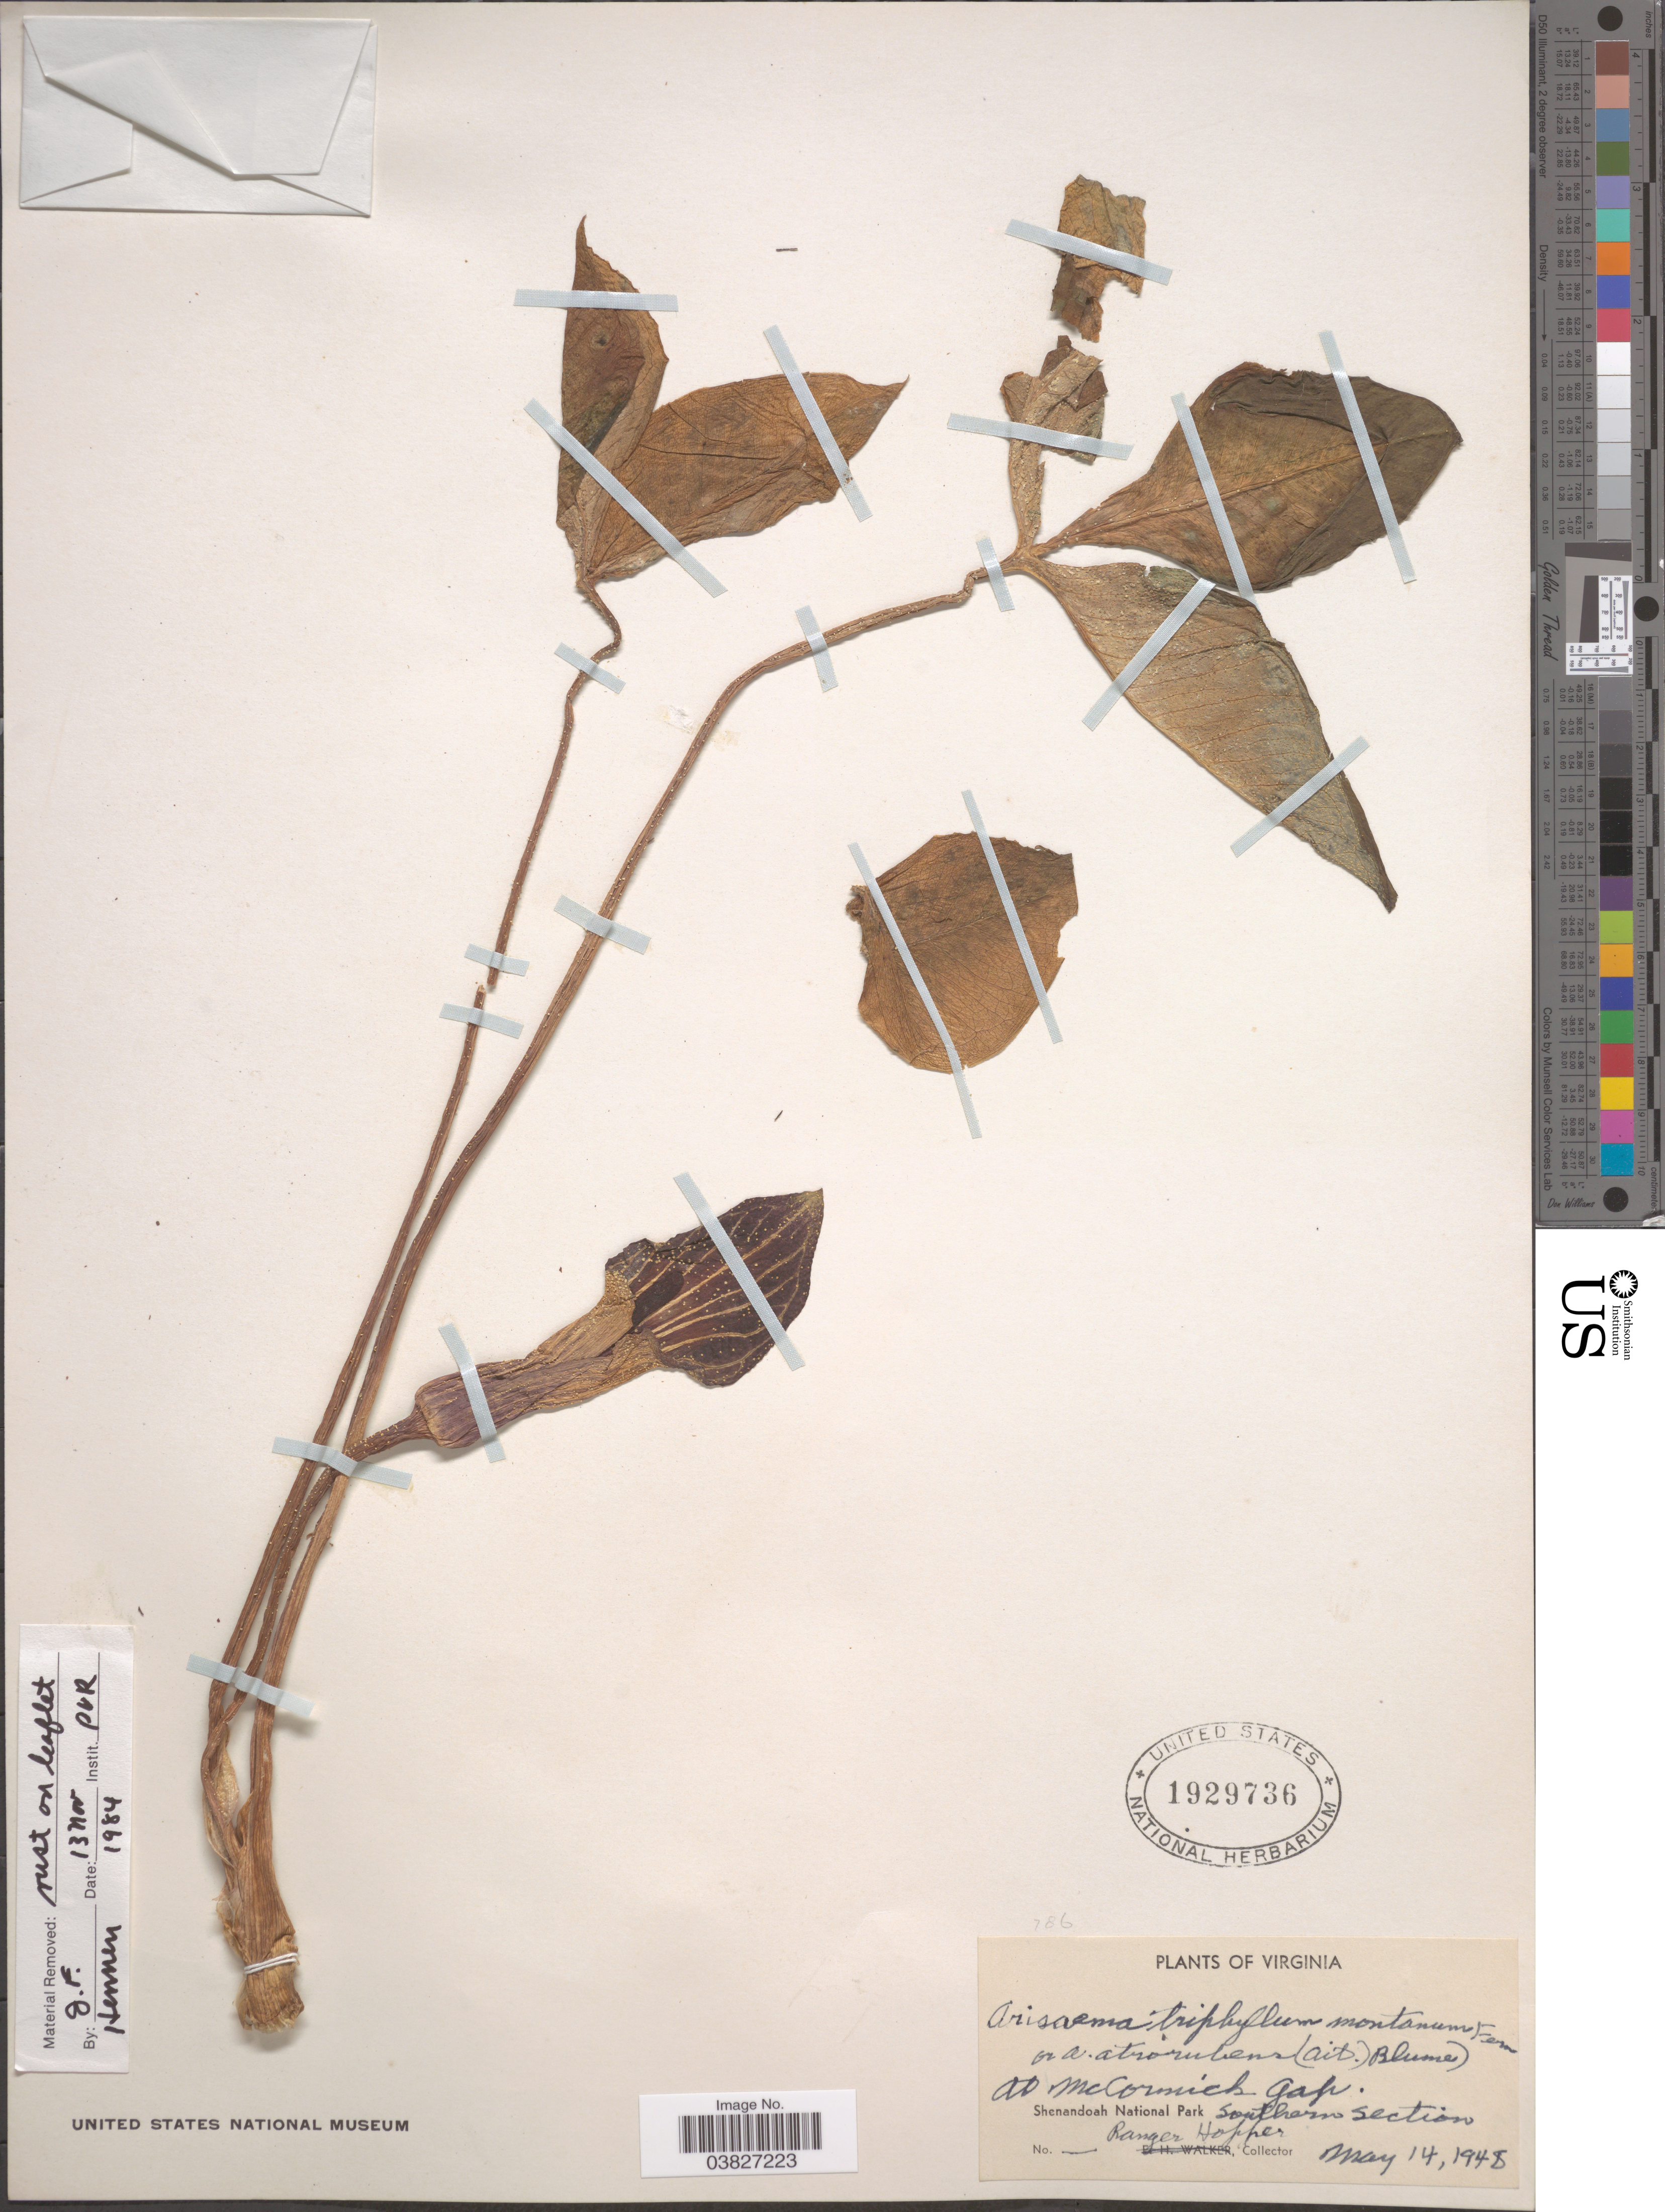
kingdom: Plantae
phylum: Tracheophyta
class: Liliopsida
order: Alismatales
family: Araceae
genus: Arisaema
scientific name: Arisaema triphyllum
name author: (L.) Schott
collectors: R. Hopper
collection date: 1948-05-14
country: United States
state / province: Virginia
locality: At McCormick Gap. Shenandoah National Park. Southern Section.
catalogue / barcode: US 1929736